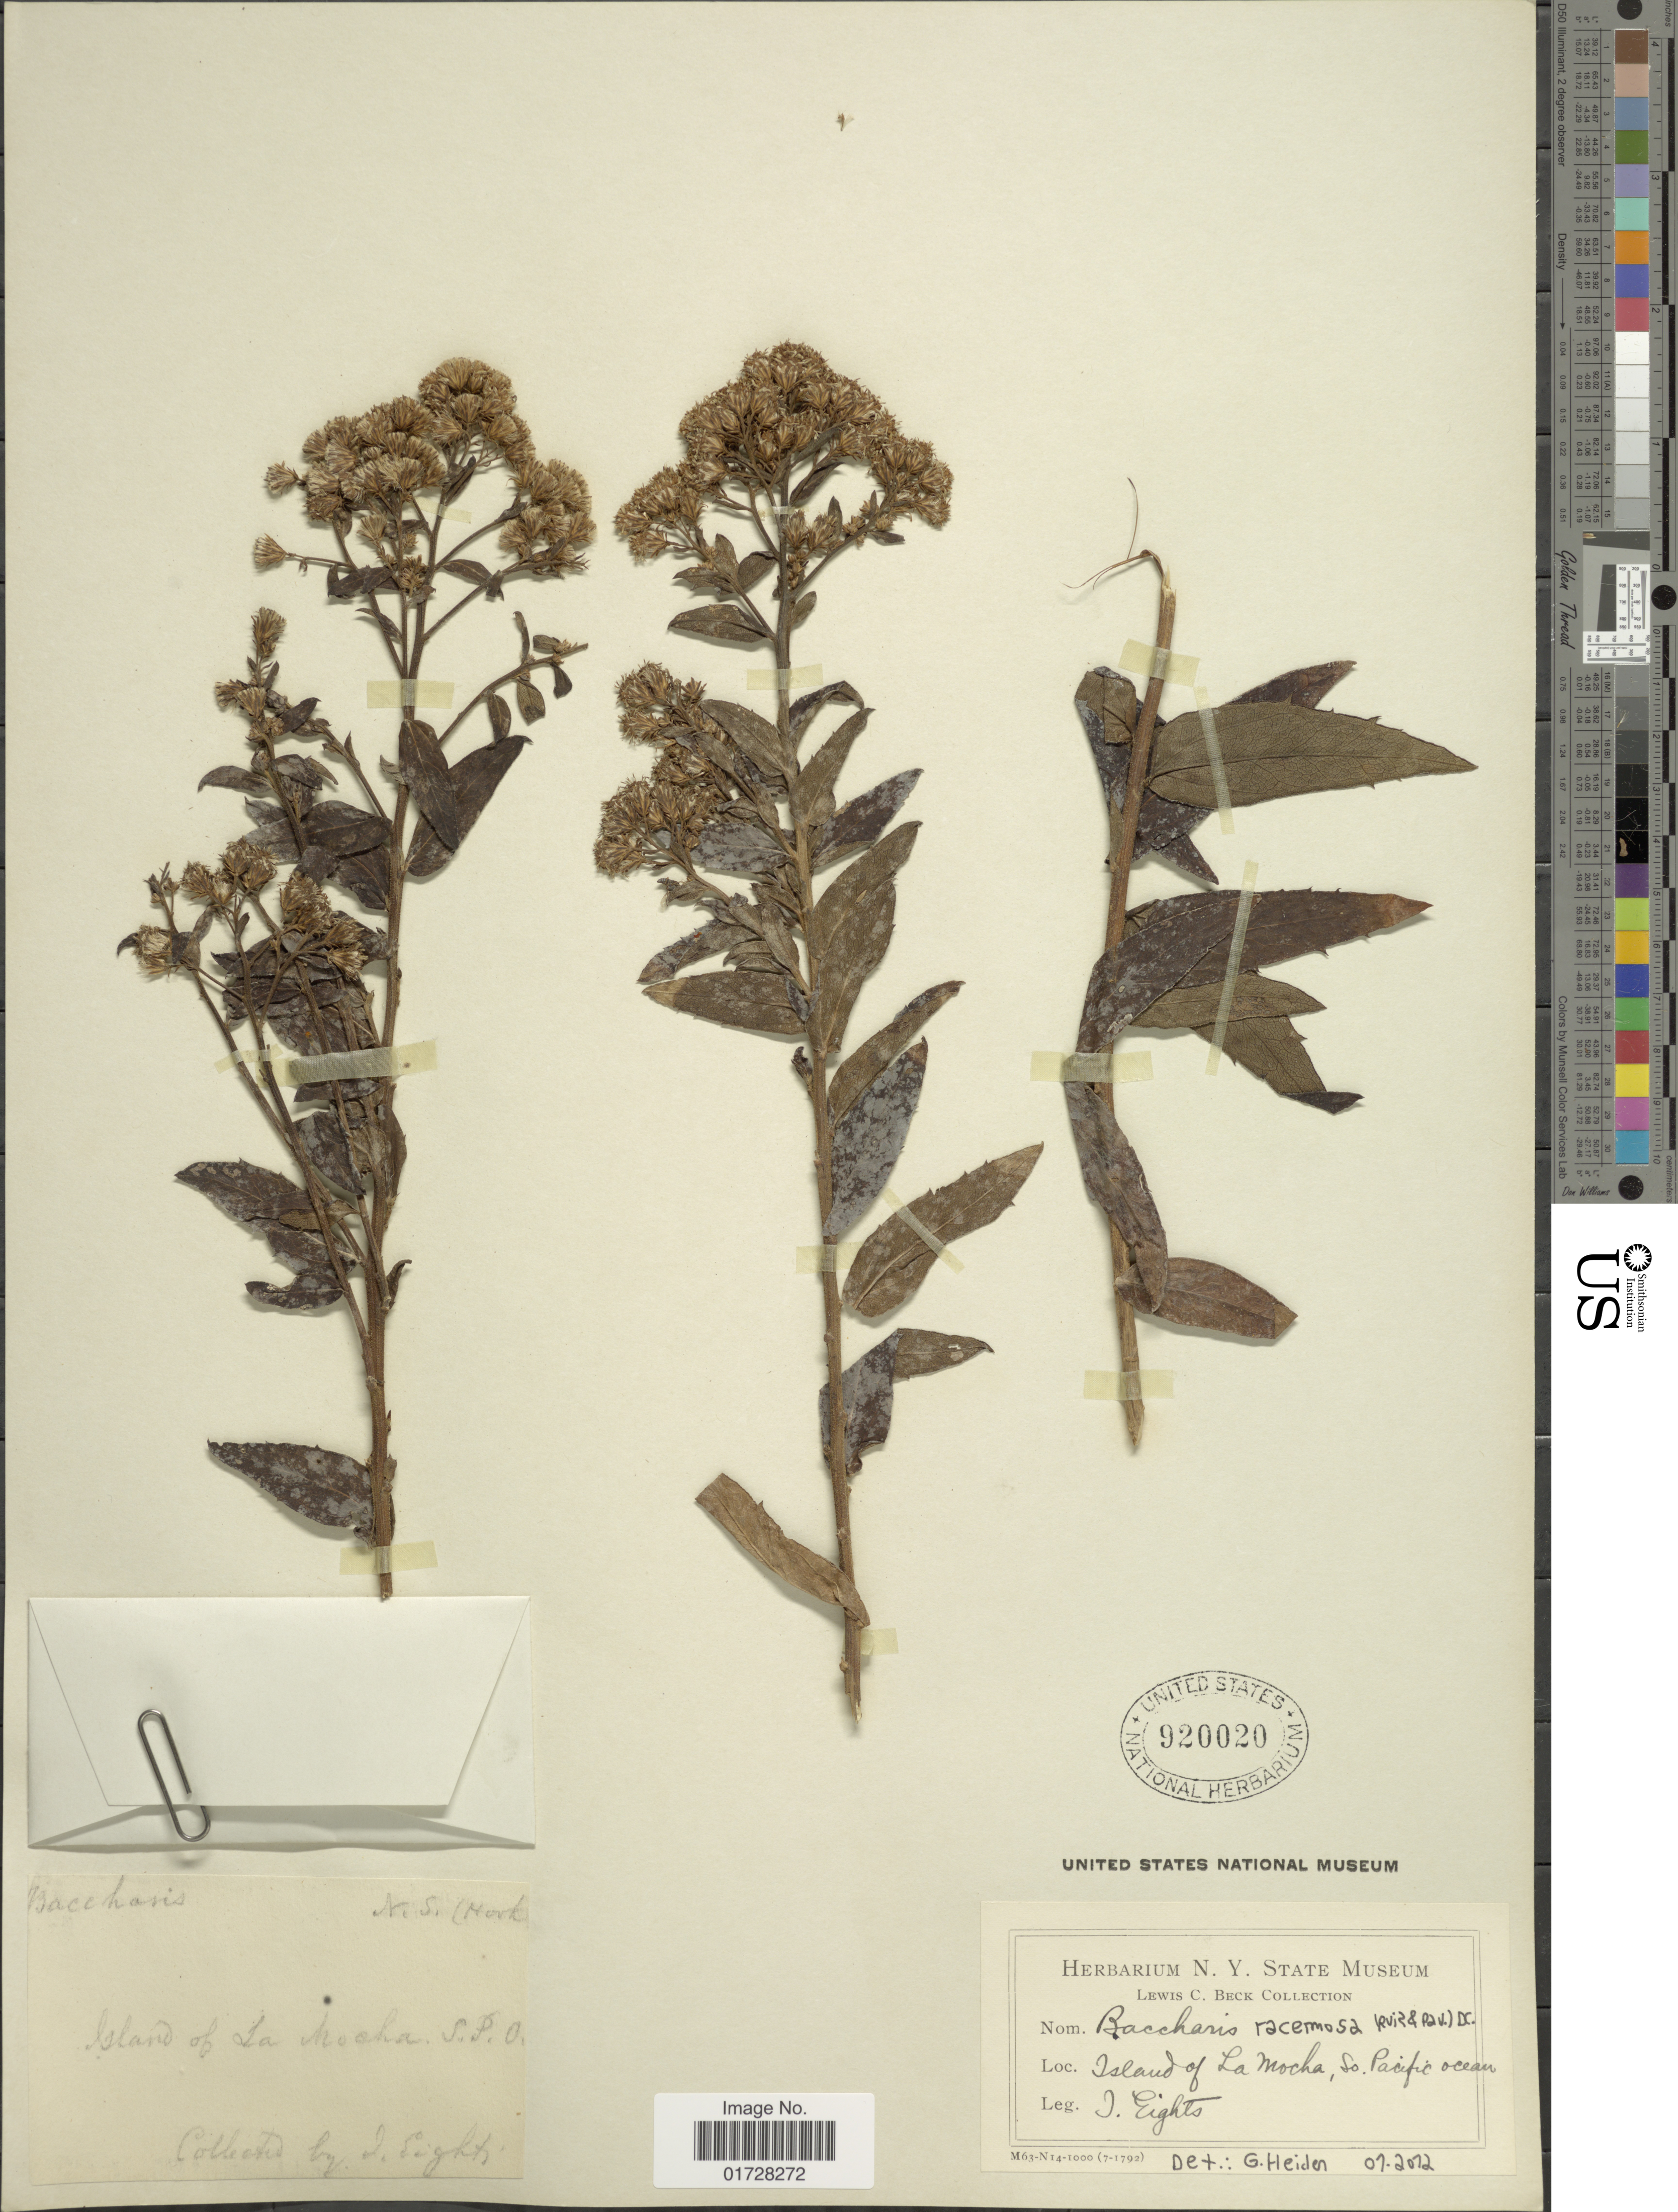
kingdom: Plantae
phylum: Tracheophyta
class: Magnoliopsida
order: Asterales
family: Asteraceae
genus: Baccharis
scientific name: Baccharis racemosa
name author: (Ruiz & Pav.) DC.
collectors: J. Eights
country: Chile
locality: Island of La Mocha, So. Pacific Ocean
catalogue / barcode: US 920020